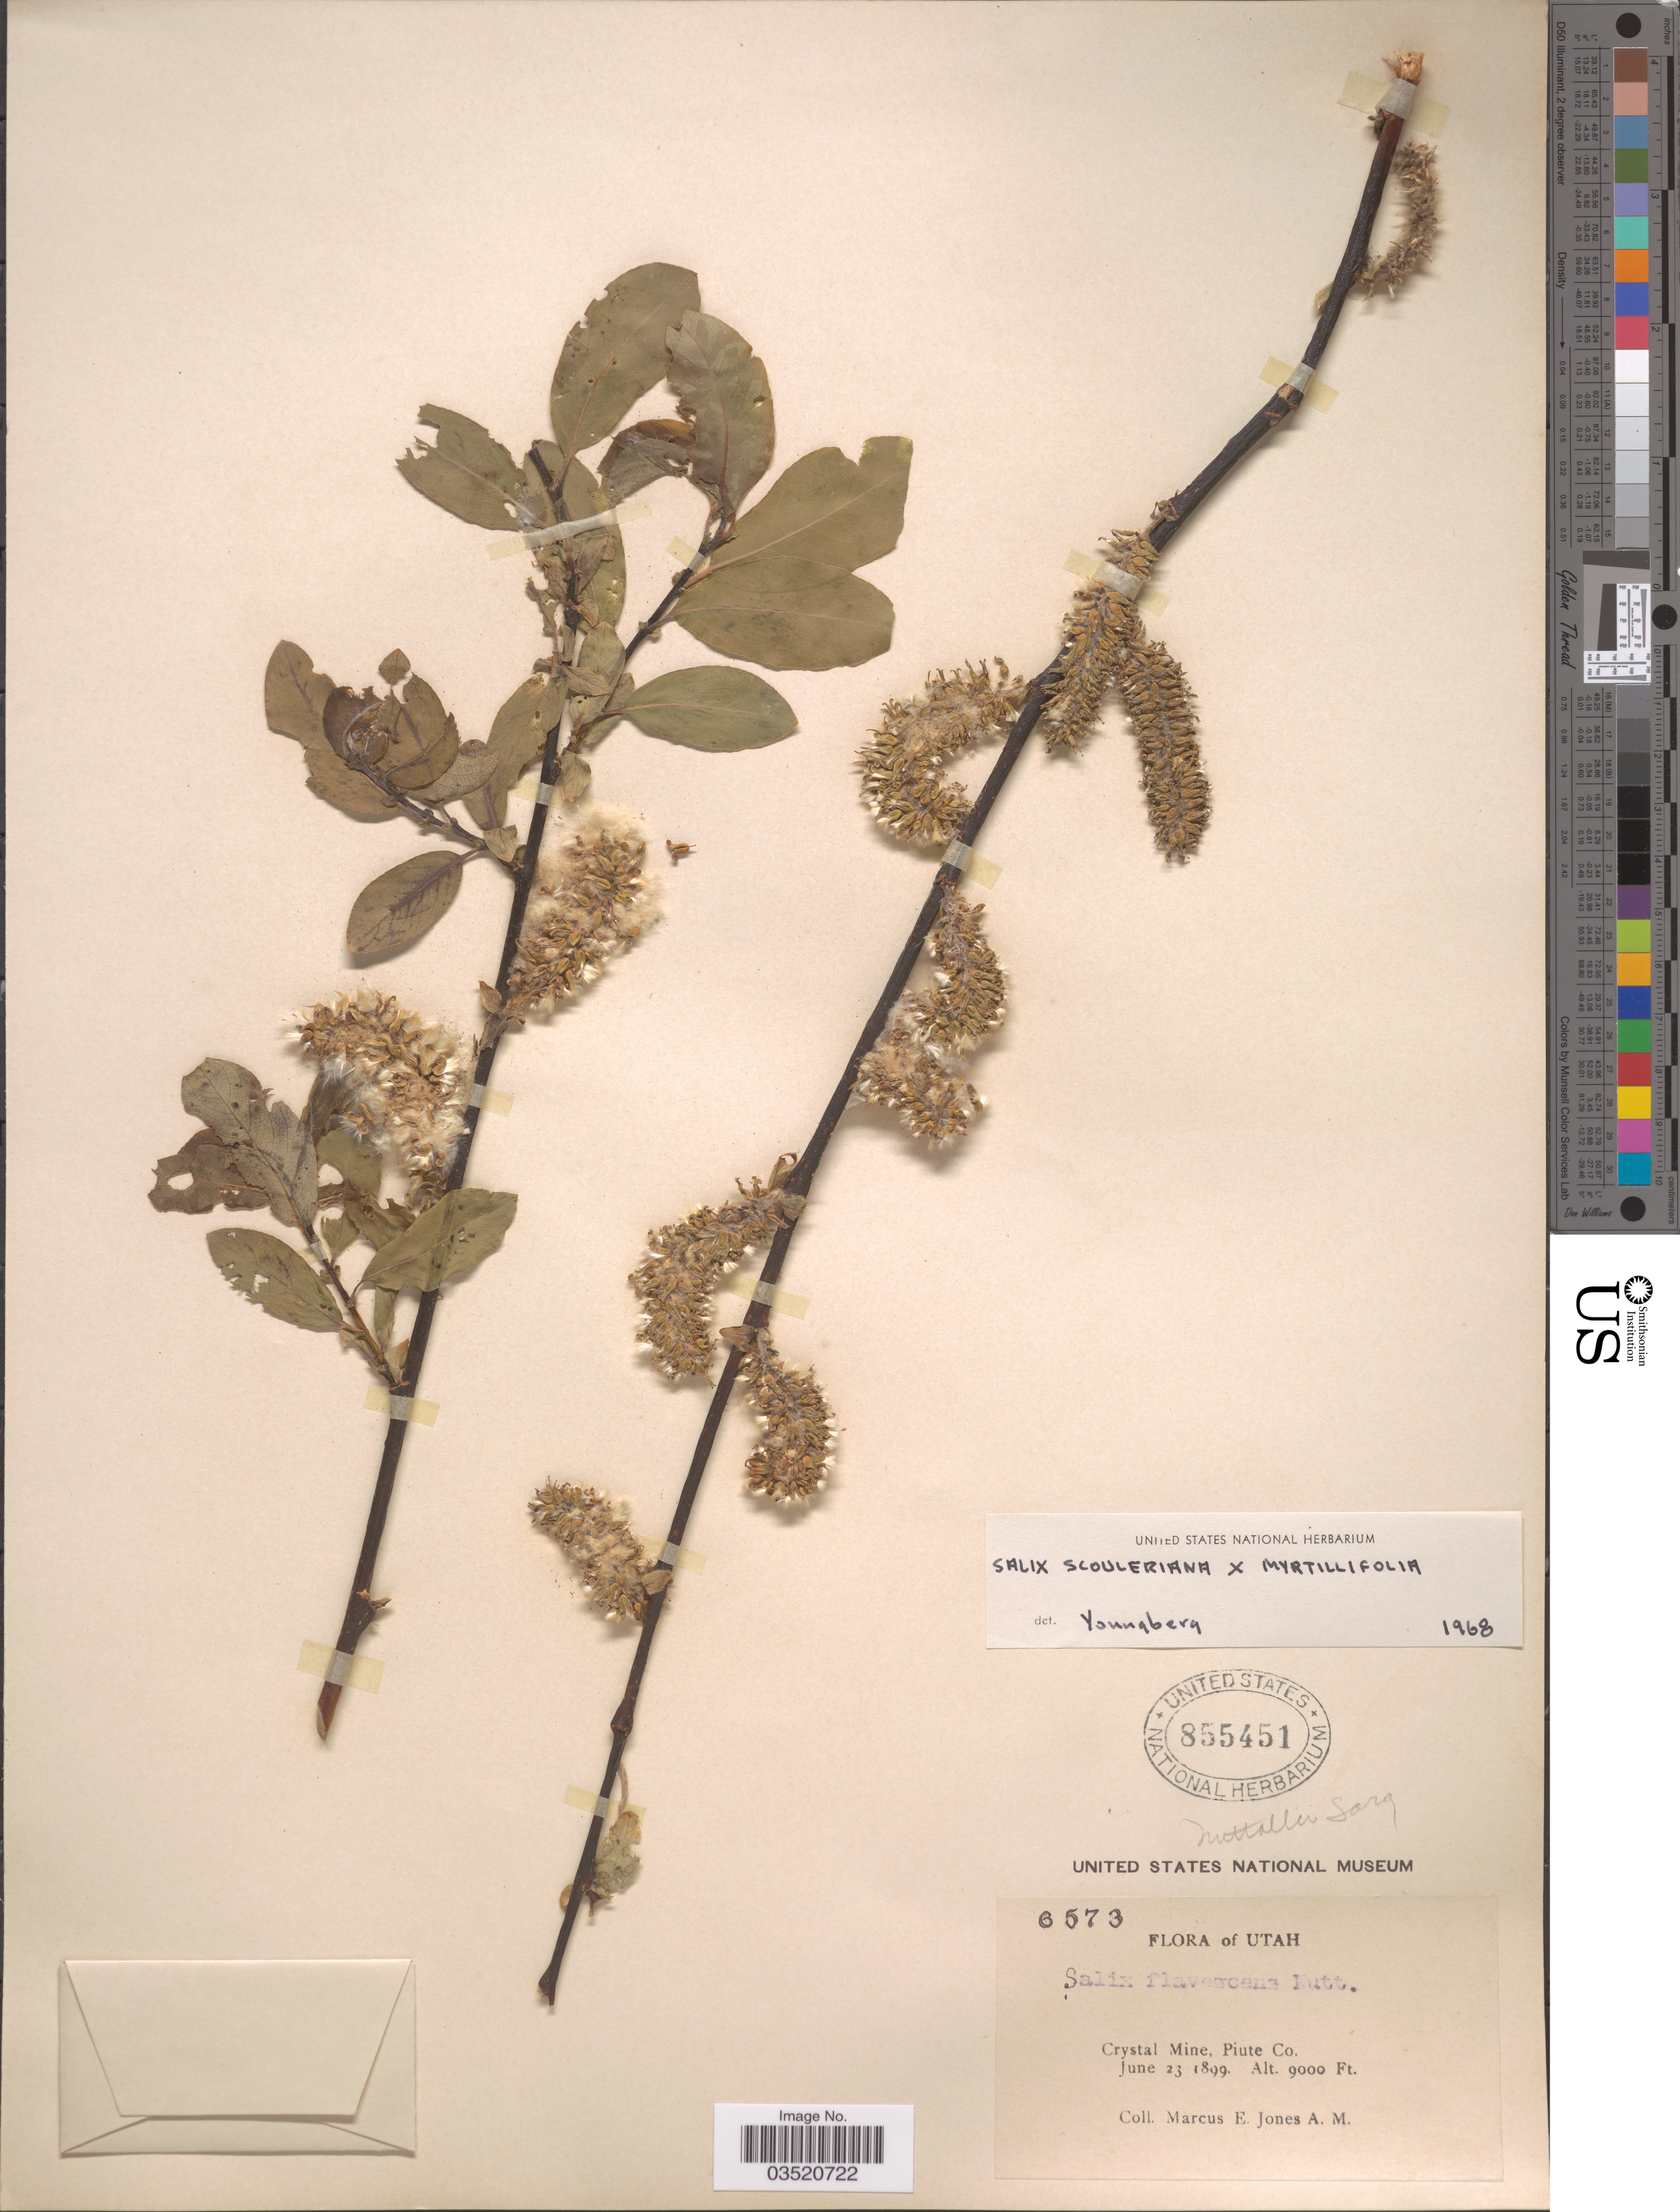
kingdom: Plantae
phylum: Tracheophyta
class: Magnoliopsida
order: Malpighiales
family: Salicaceae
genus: Salix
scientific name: Salix scouleriana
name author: Barratt ex Hook.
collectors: M. E. Jones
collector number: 6573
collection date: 1899-06-23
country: United States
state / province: Utah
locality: Crystal Mine, Piute Co.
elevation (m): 2743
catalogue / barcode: US 855451